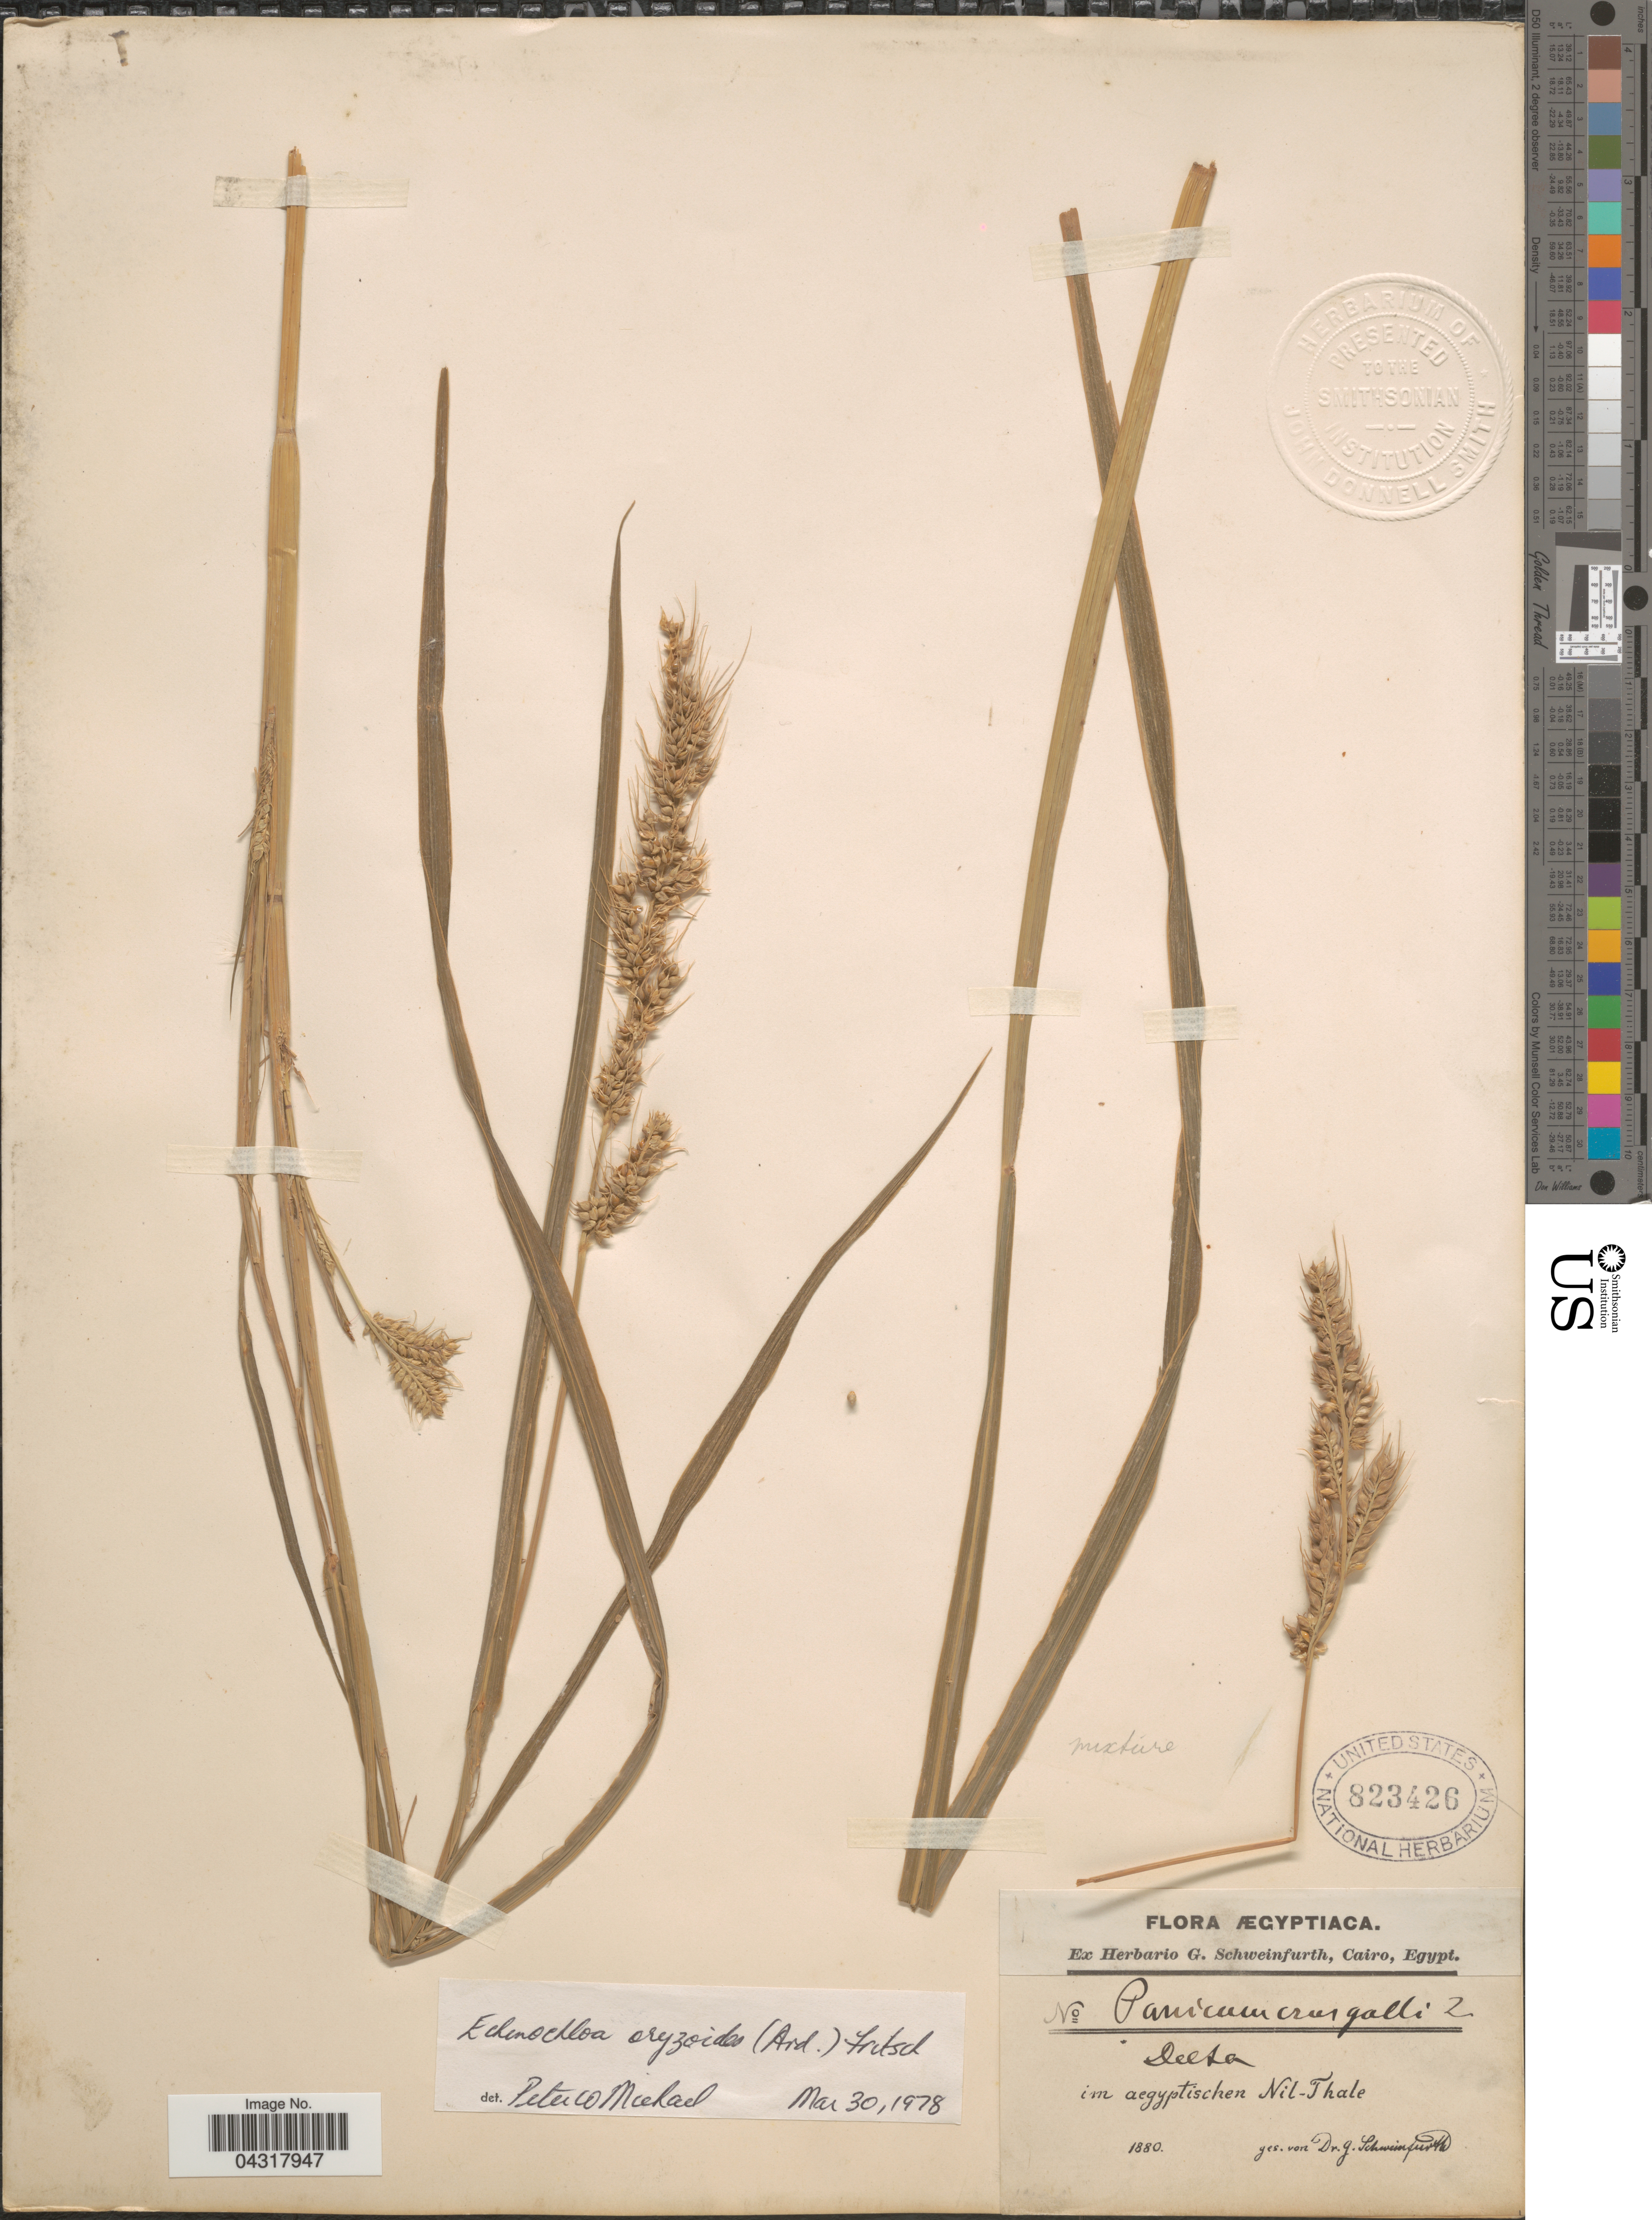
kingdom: Plantae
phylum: Tracheophyta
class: Liliopsida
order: Poales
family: Poaceae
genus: Echinochloa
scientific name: Echinochloa oryzoides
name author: (Ard.) Fritsch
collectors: G. A. Schweinfurth (herbarium)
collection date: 1880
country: Egypt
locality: Ægyptiaca. Delta. Im aegyptischen Nil-Thale.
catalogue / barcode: US 823426